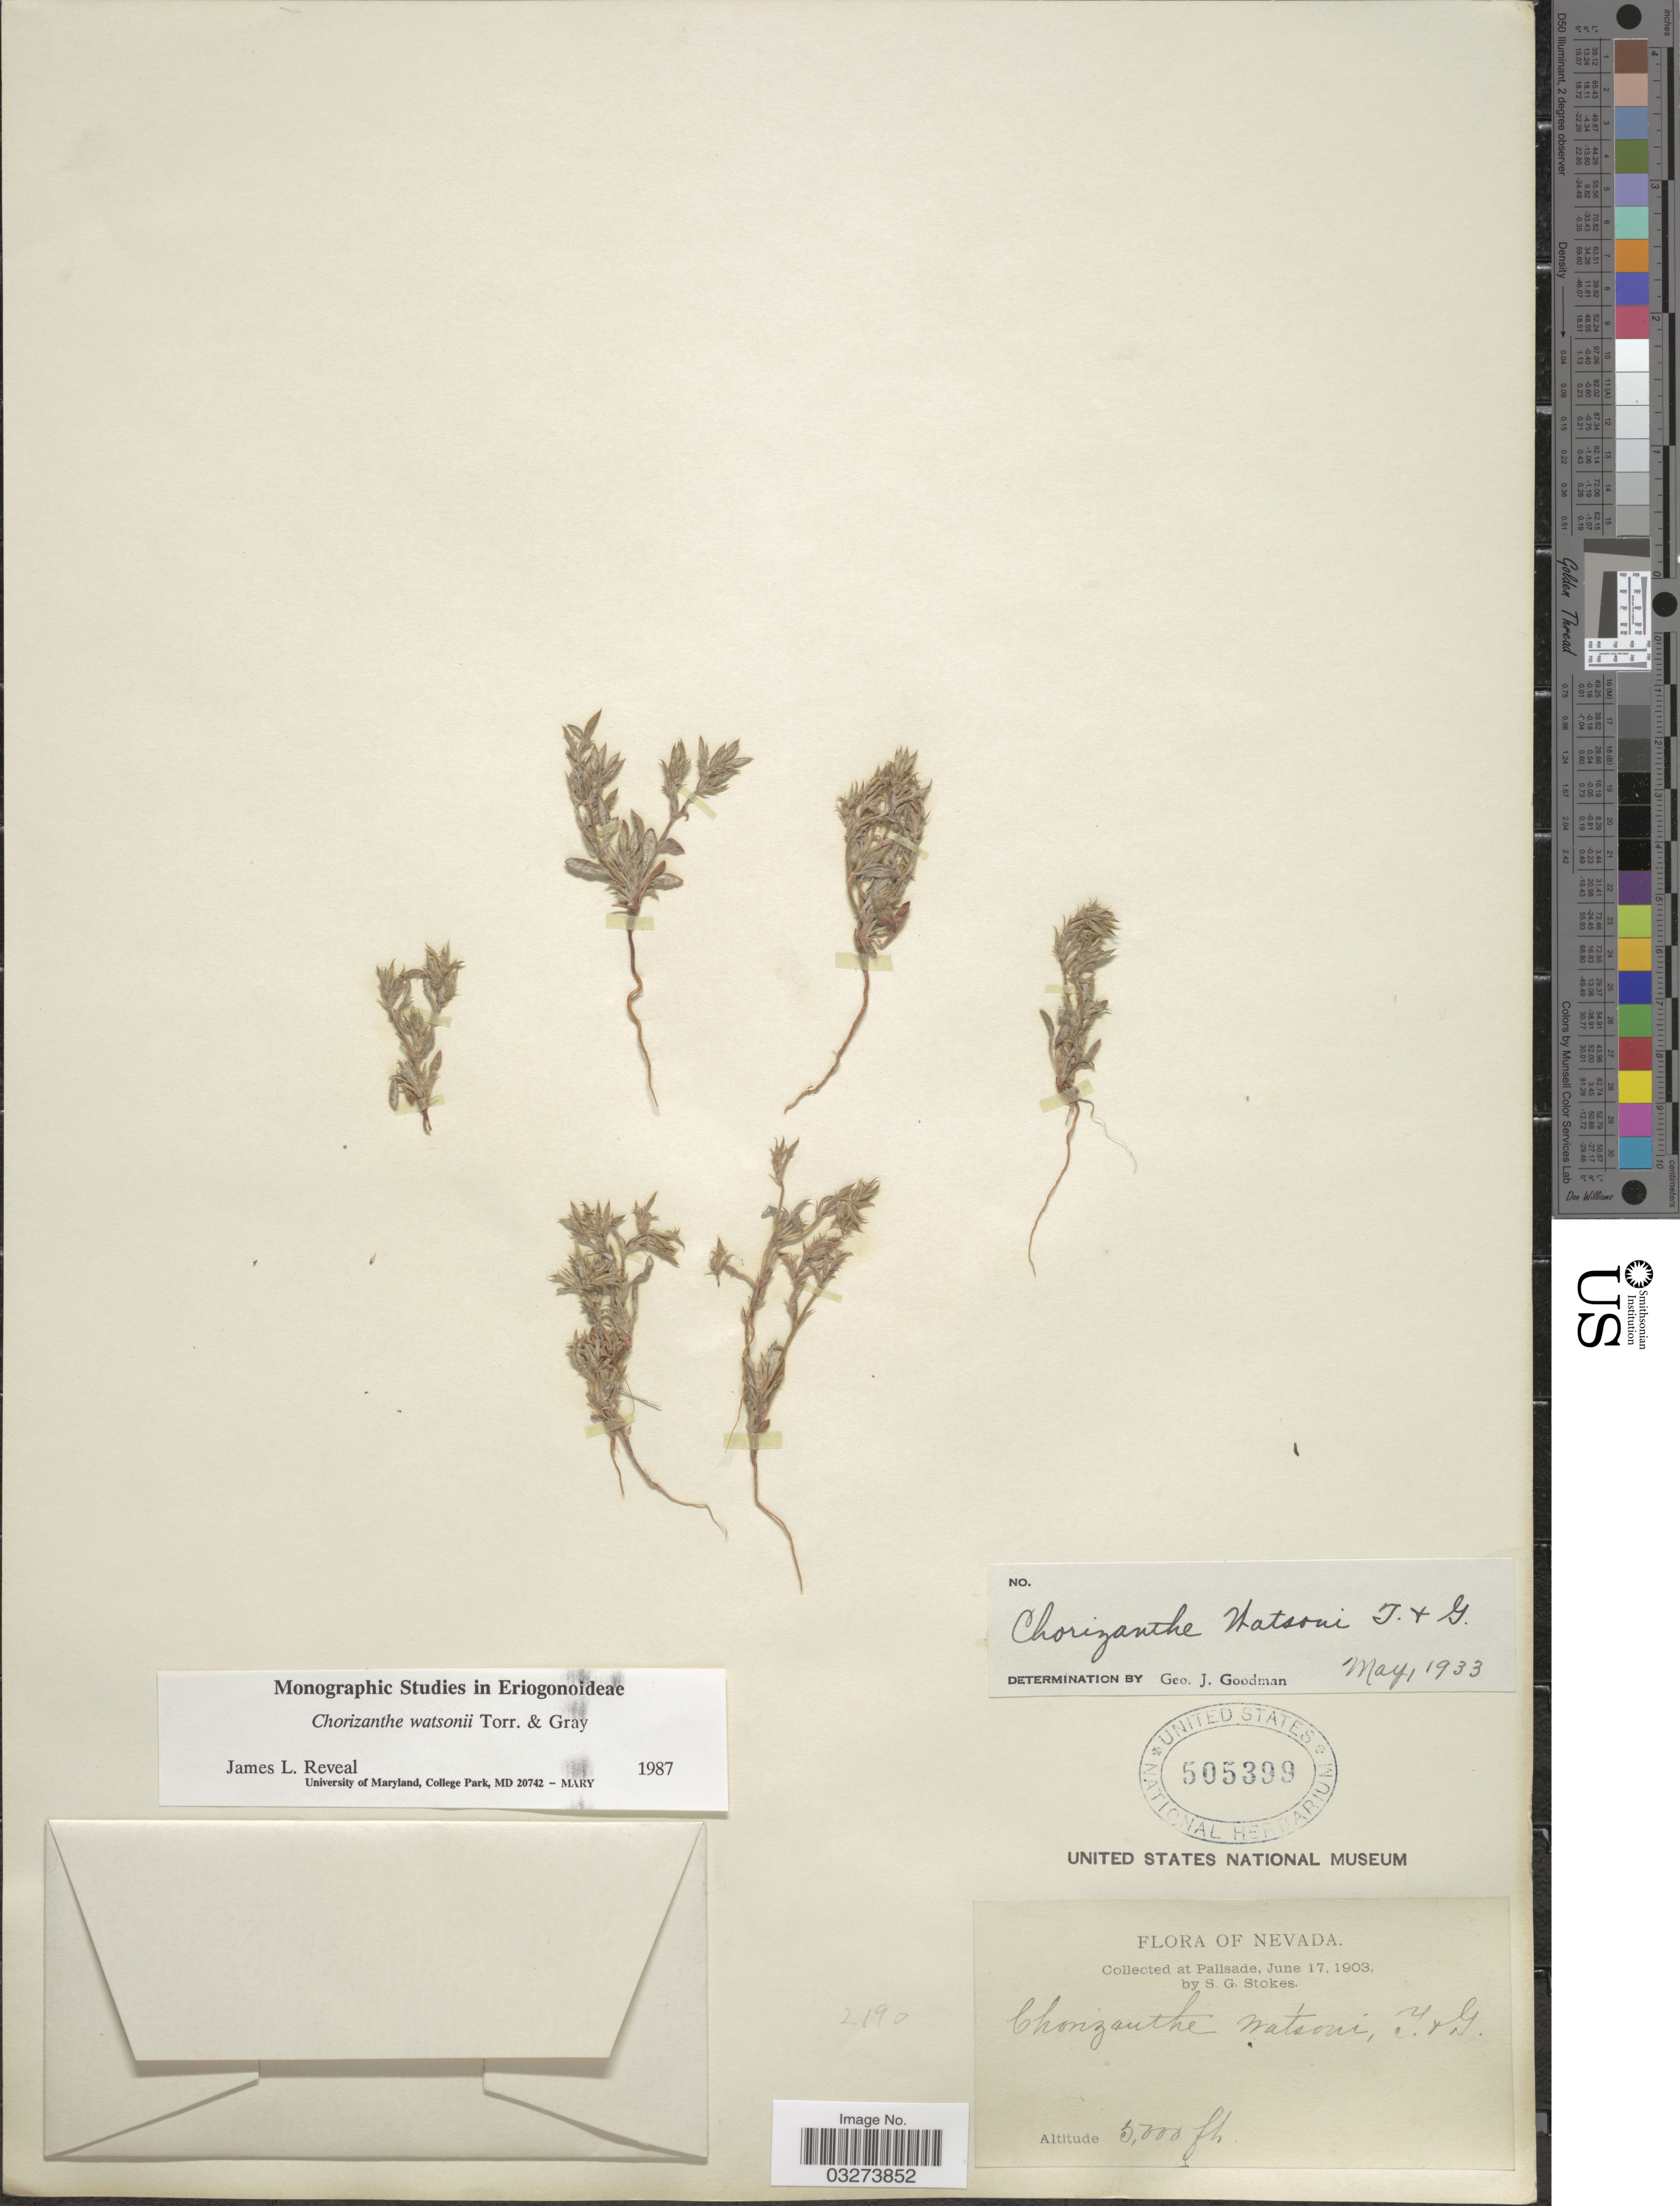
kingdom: Plantae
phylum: Tracheophyta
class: Magnoliopsida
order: Caryophyllales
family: Polygonaceae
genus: Chorizanthe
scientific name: Chorizanthe watsonii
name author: Torr. & A. Gray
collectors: S. G. Stokes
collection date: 1903-06-17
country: United States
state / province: Nevada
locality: At Palisade.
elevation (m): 1524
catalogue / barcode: US 505399